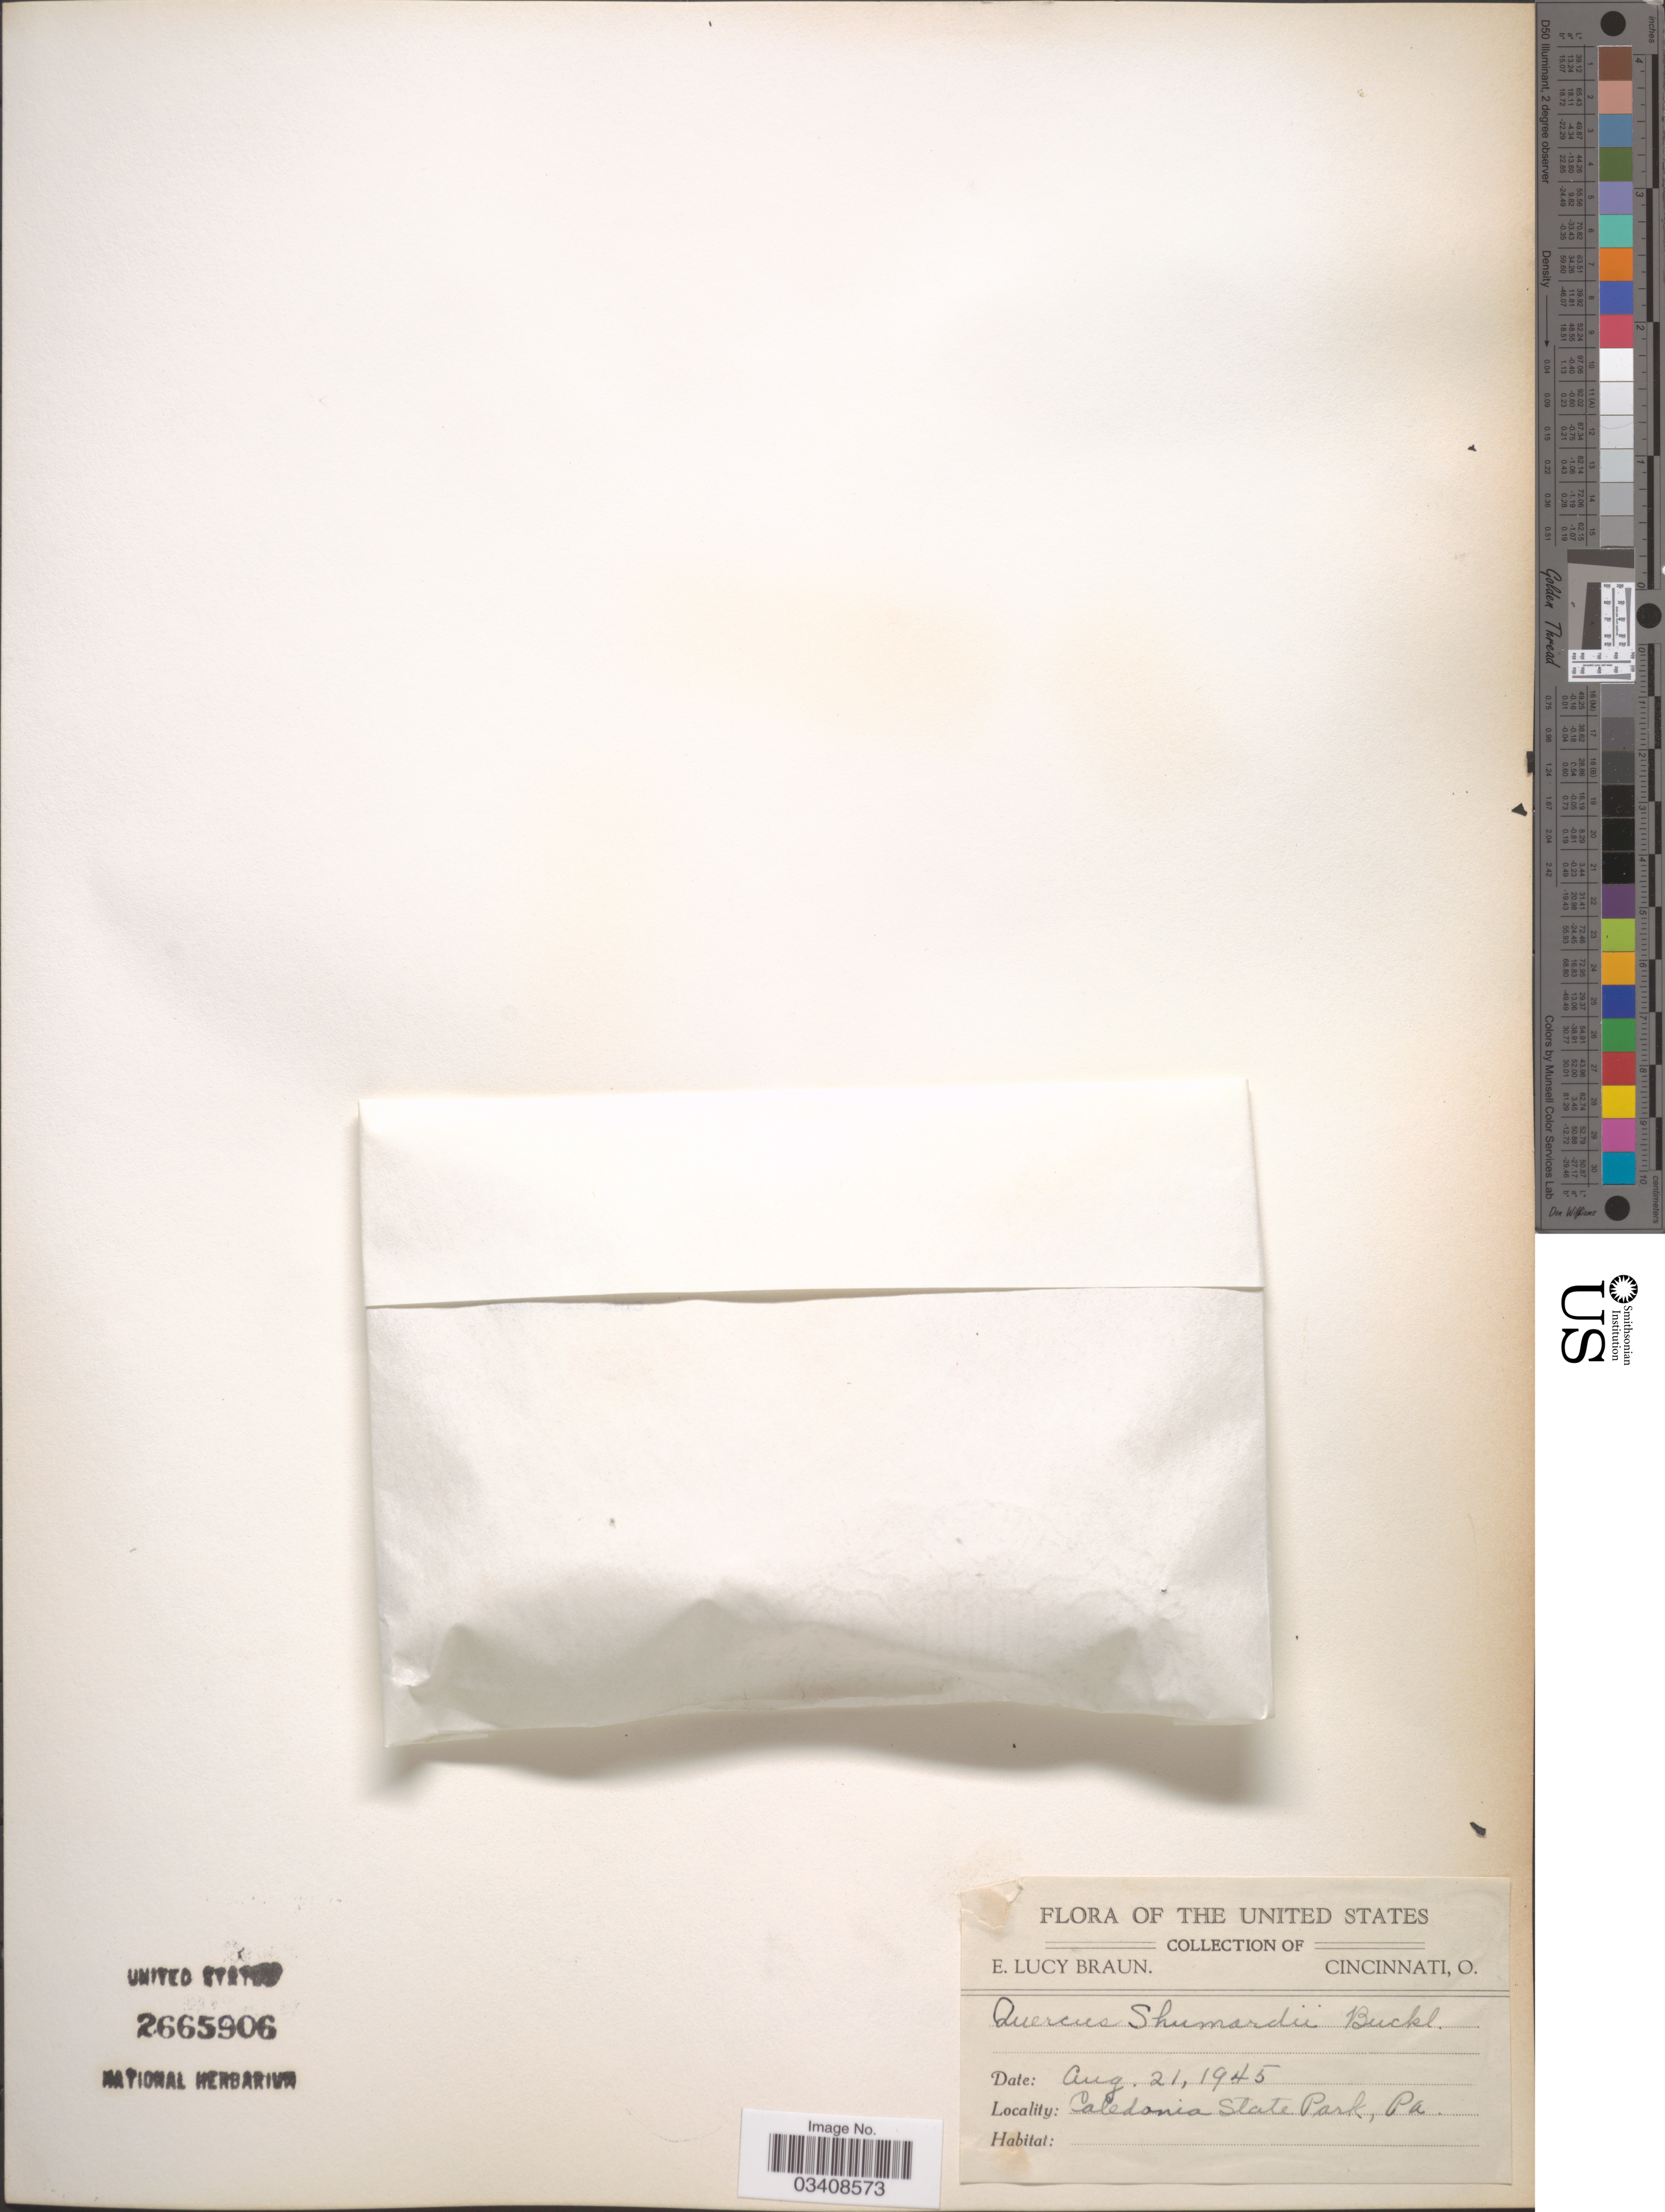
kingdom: Plantae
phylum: Tracheophyta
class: Magnoliopsida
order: Fagales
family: Fagaceae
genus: Quercus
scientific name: Quercus shumardii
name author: Buckley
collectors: E. L. Braun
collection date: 1945-08-21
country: United States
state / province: Pennsylvania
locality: Caledonia State Park.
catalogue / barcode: US 2665906